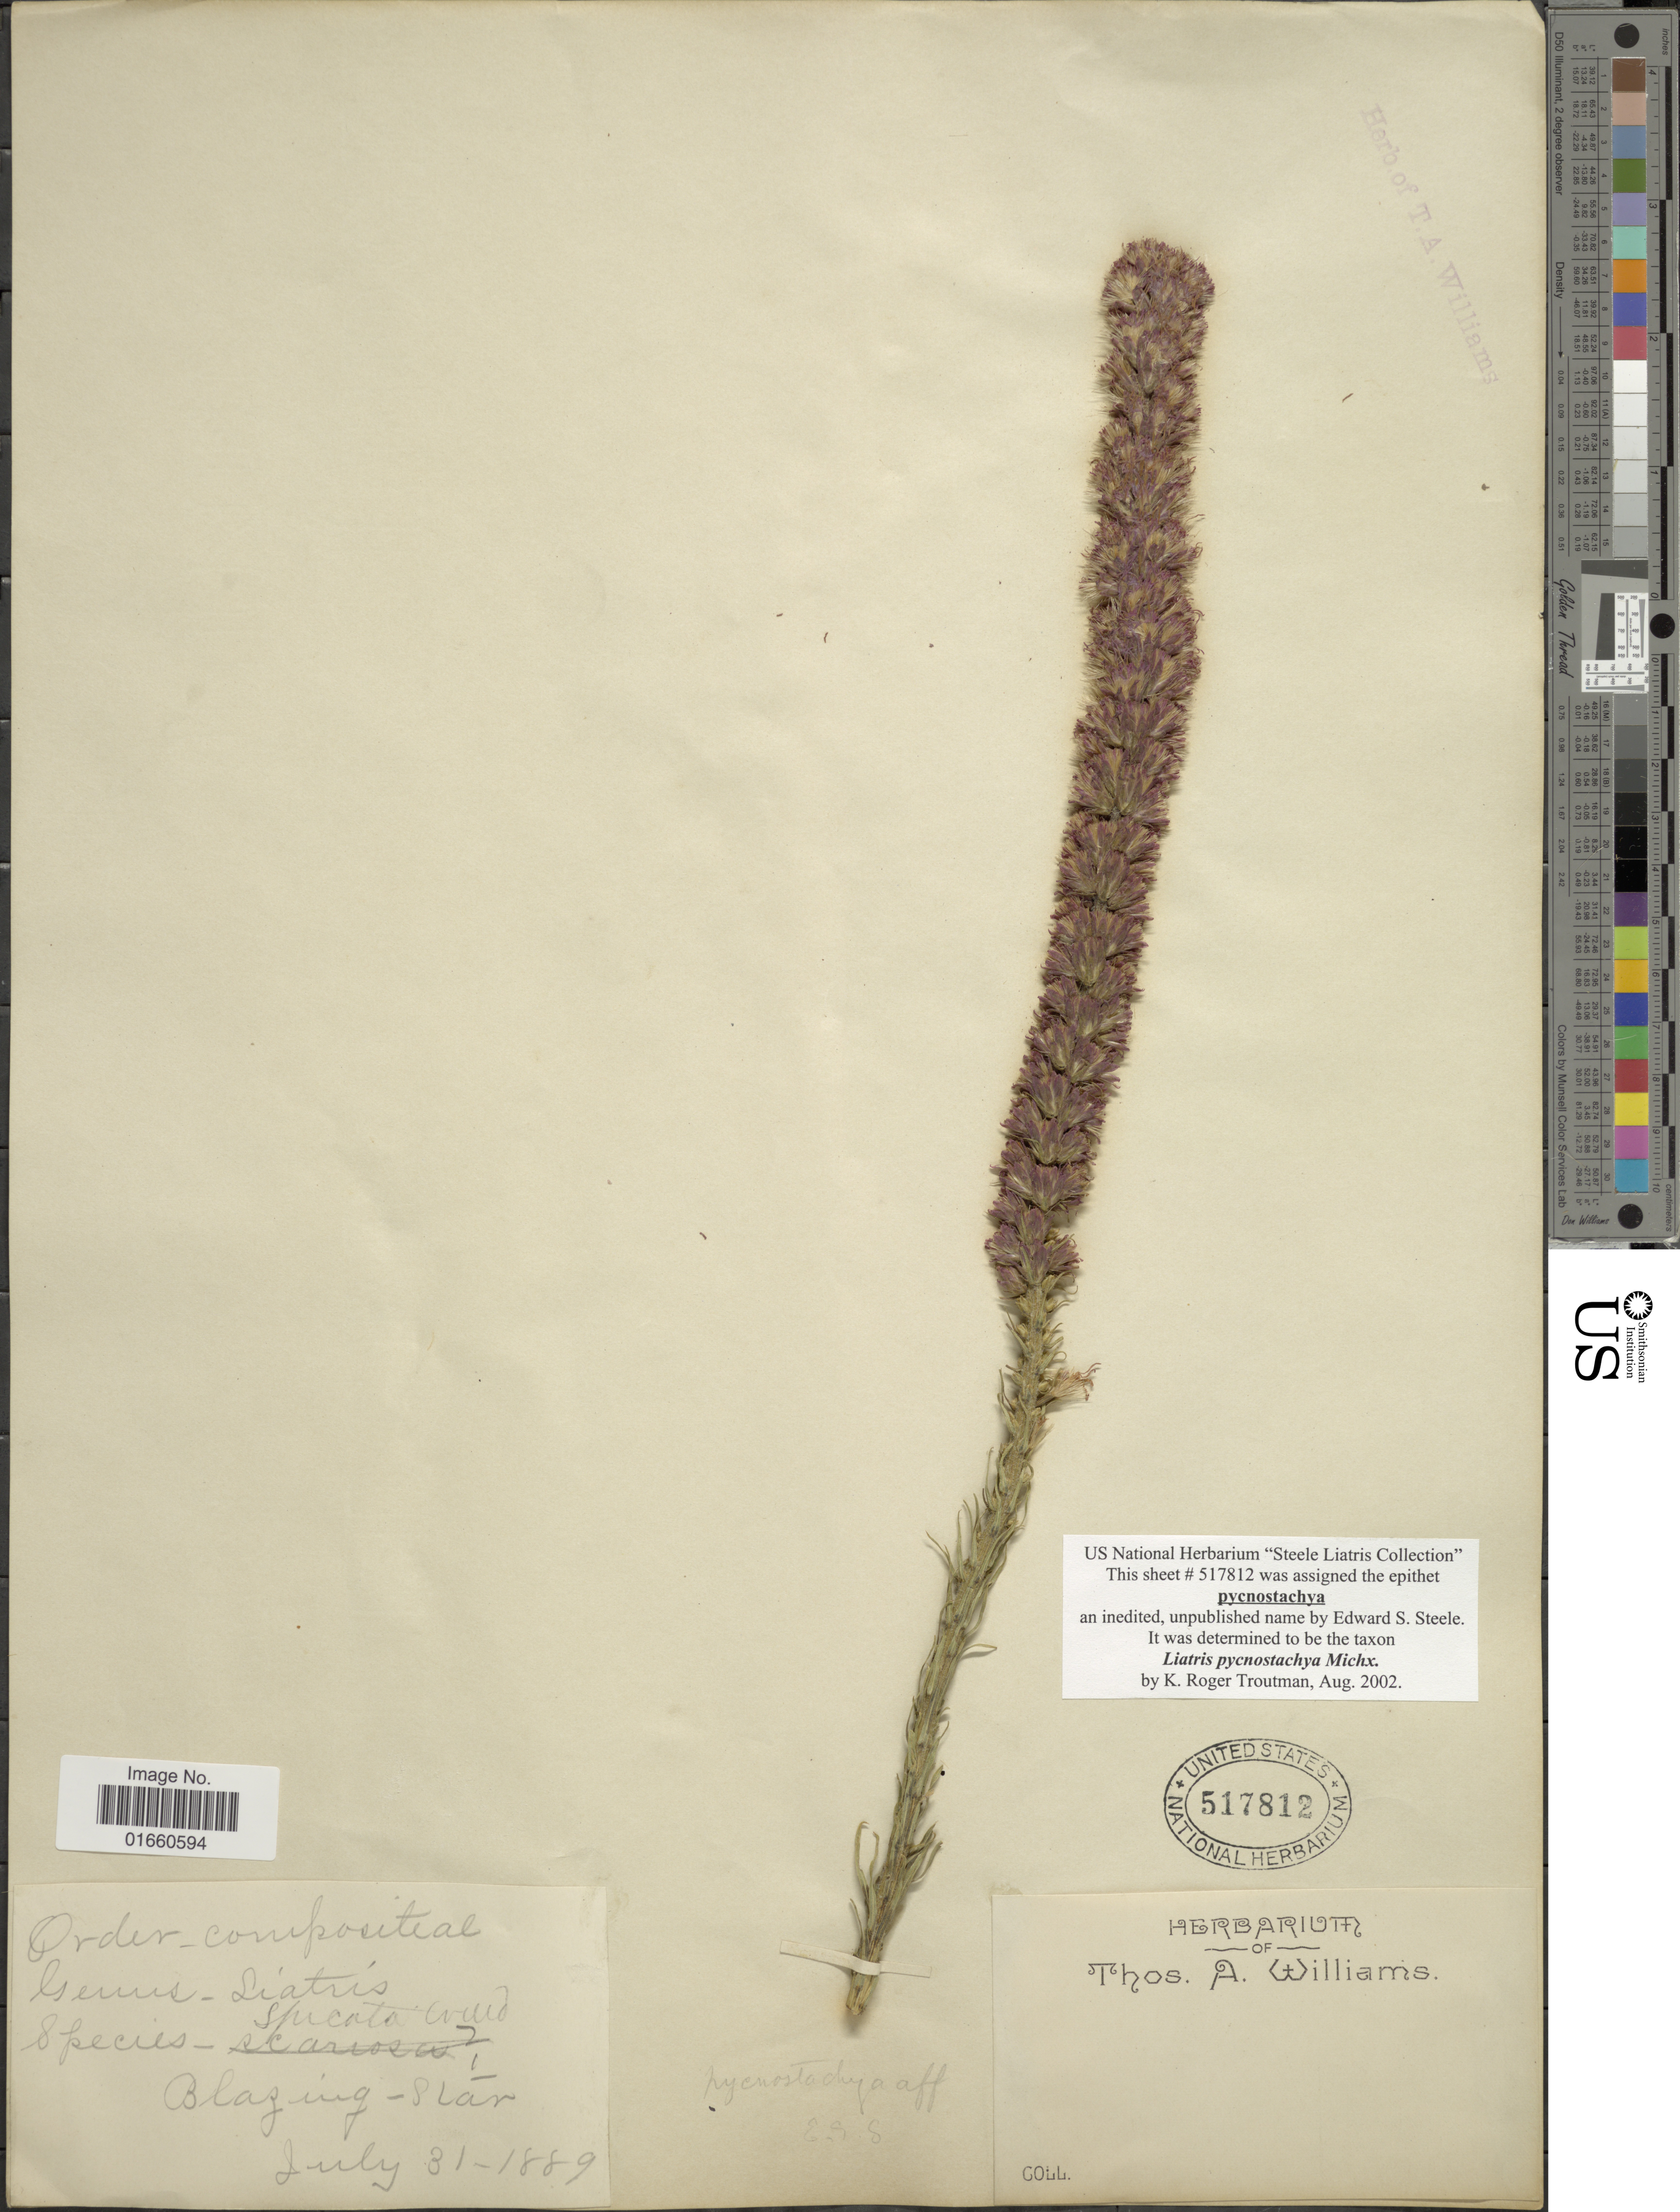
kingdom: Plantae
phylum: Tracheophyta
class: Magnoliopsida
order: Asterales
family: Asteraceae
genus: Liatris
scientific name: Liatris pycnostachya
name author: Michx.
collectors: ex herb. Thos. A. Williams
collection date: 1889-07-31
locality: Blazing-Star [interpreted]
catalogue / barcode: US 517812